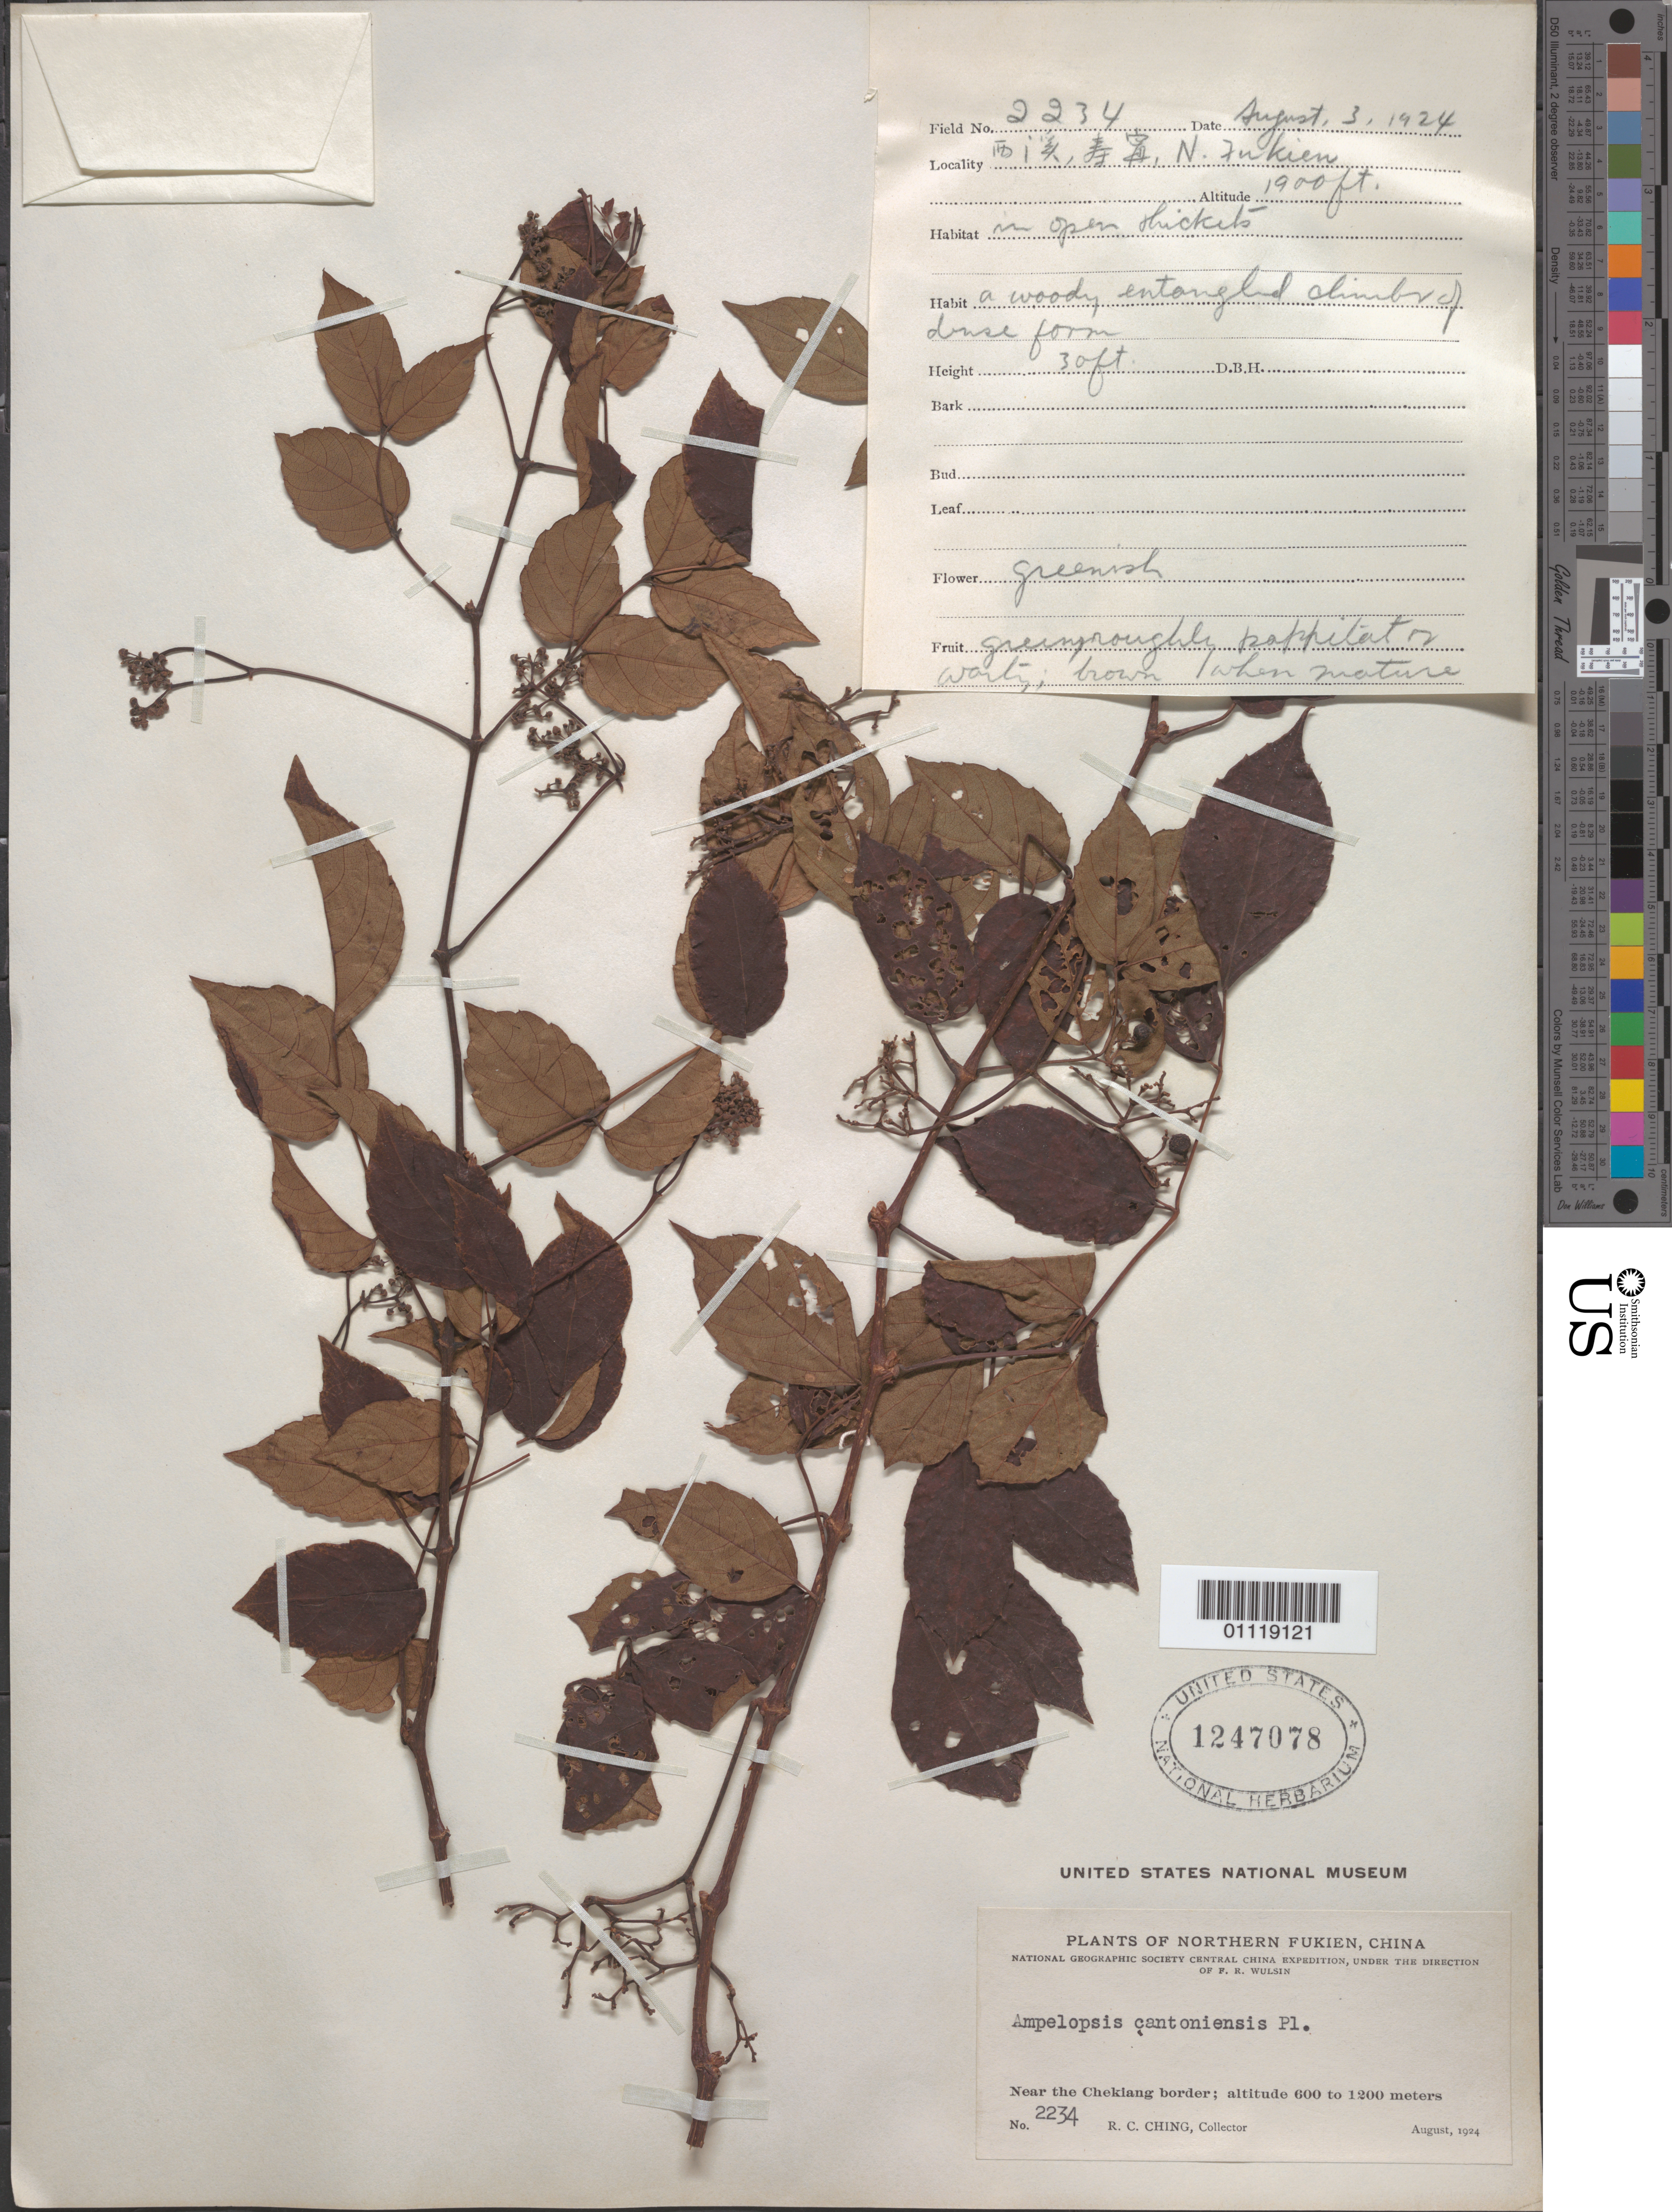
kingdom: Plantae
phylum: Tracheophyta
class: Magnoliopsida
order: Vitales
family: Vitaceae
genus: Ampelopsis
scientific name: Ampelopsis cantoniensis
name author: (W. Hook. & H.J. Arn.) Planch.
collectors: R. C. Ching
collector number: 2234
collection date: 1924-08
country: China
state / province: Fujian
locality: Near the Chekiang border.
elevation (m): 600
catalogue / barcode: US 1247078